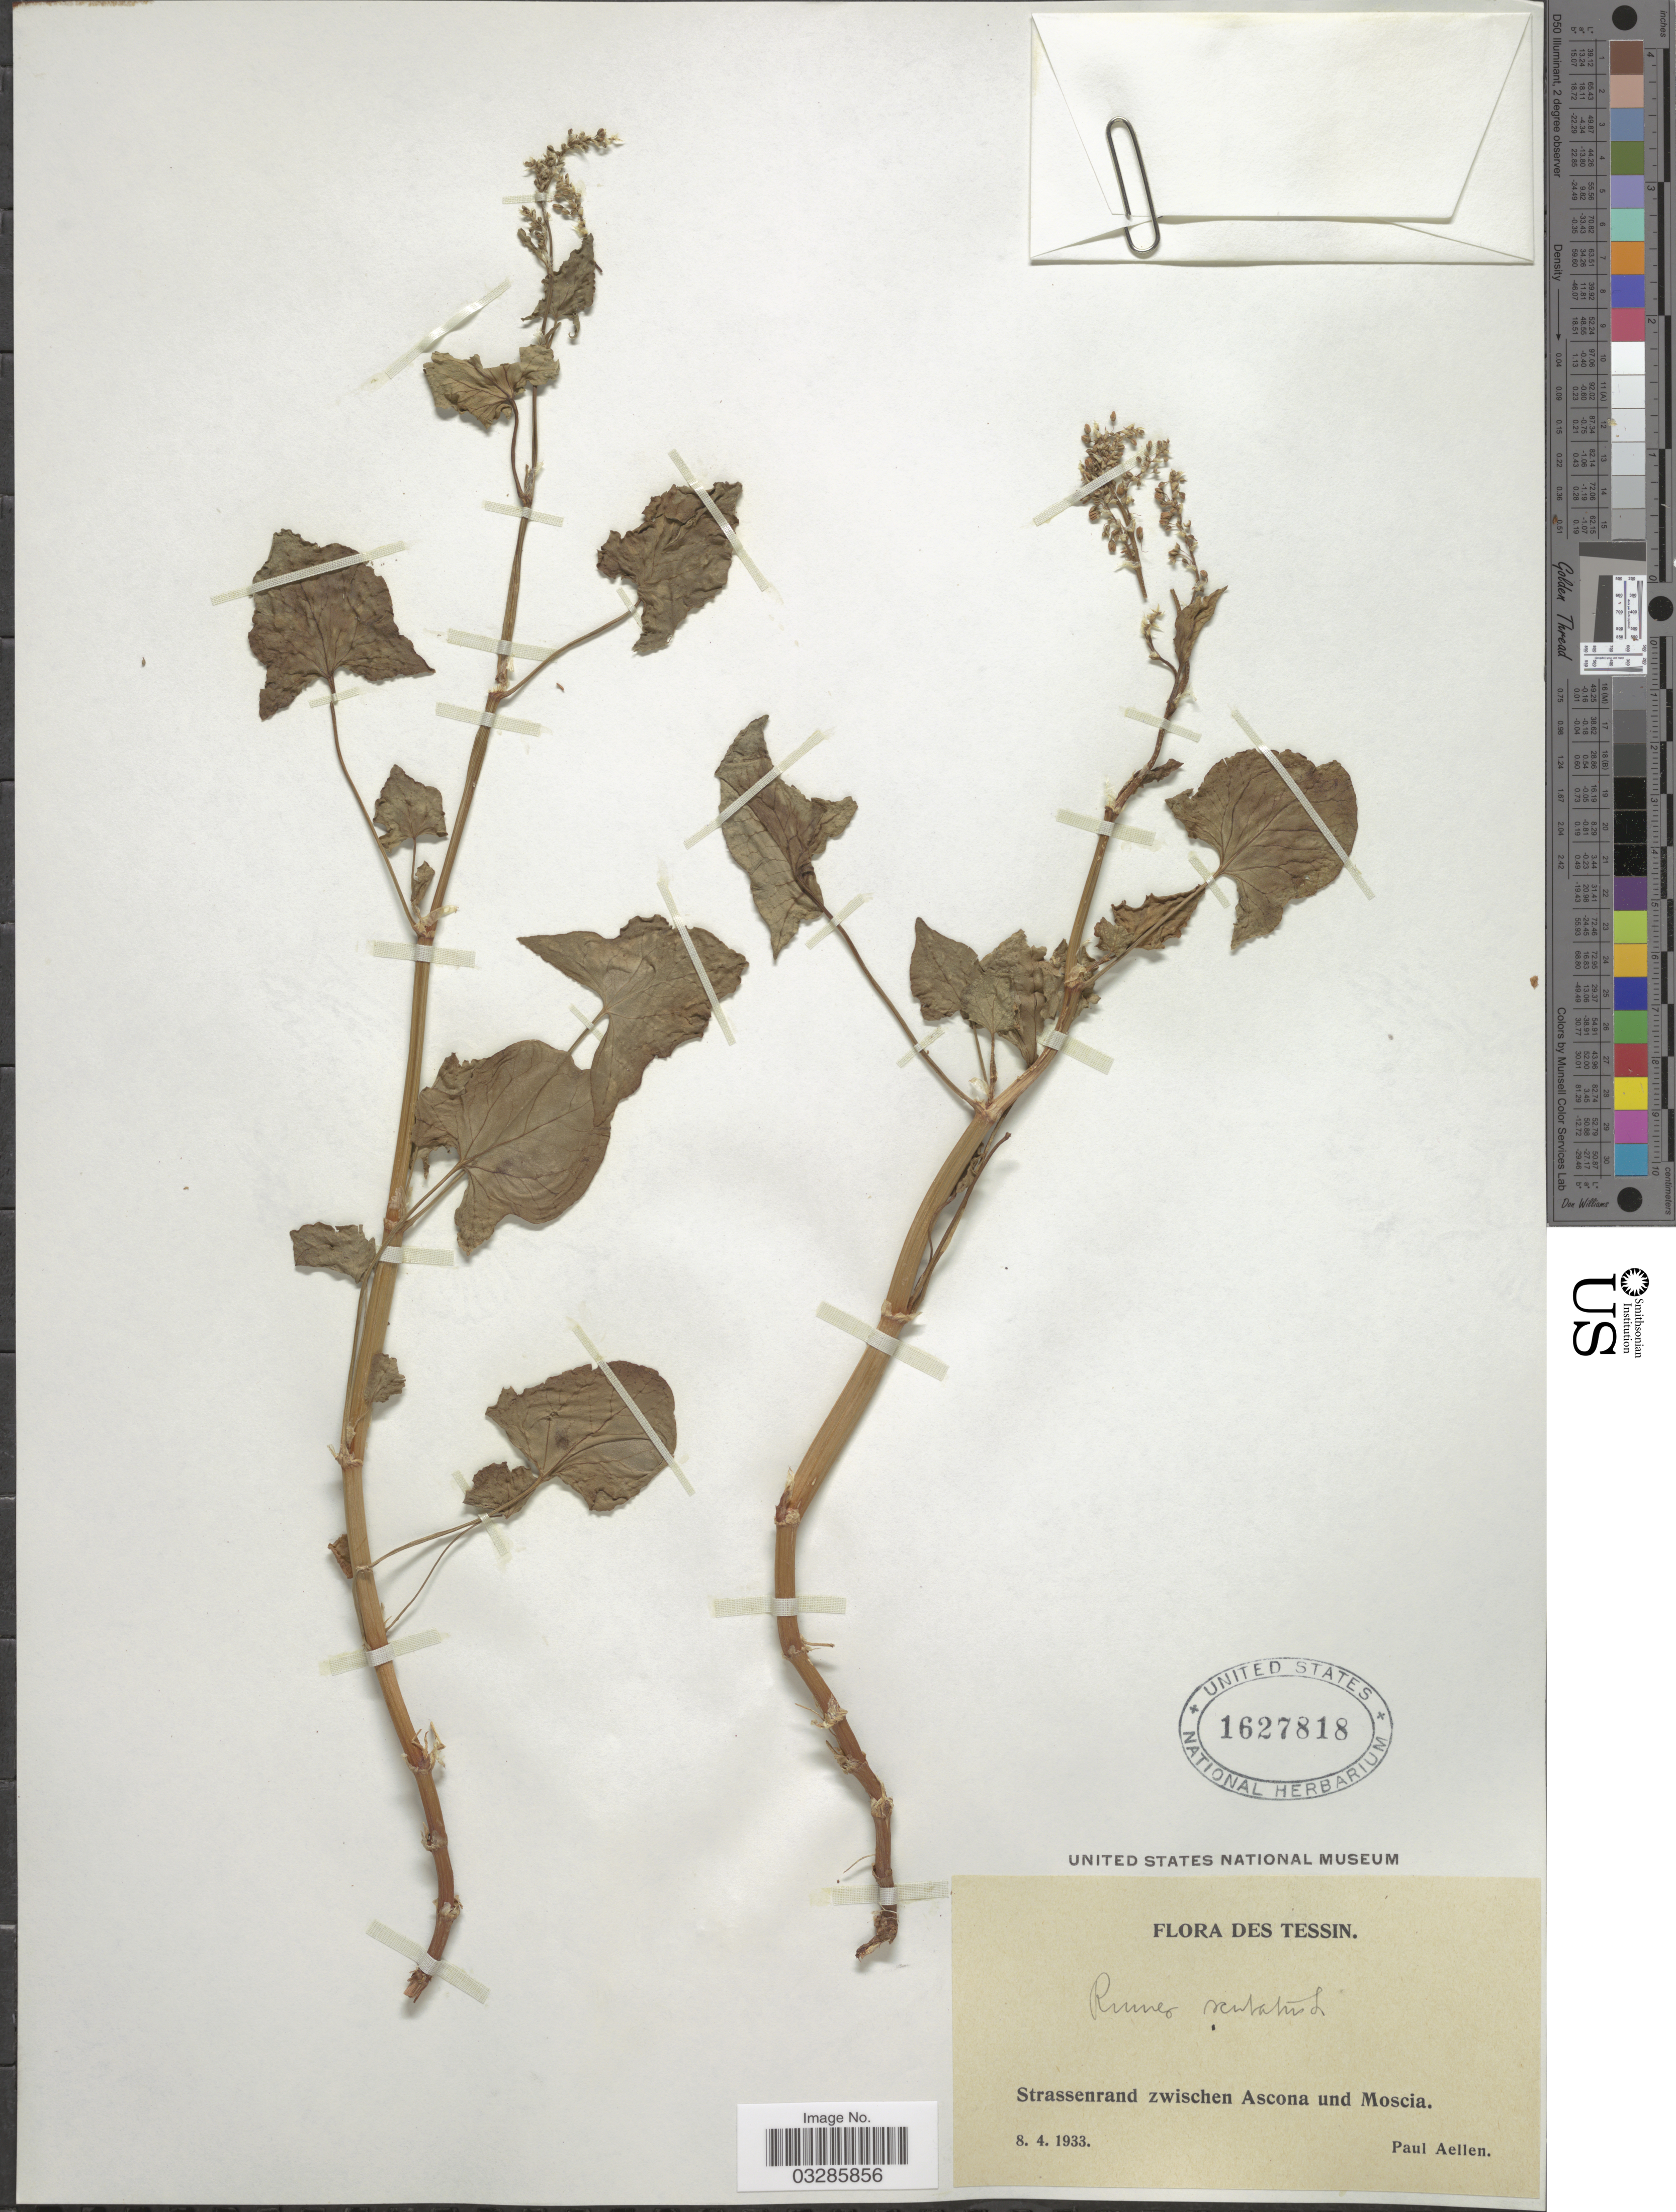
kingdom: Plantae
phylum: Tracheophyta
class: Magnoliopsida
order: Caryophyllales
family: Polygonaceae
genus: Rumex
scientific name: Rumex scutatus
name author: L.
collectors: P. Aellen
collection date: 1933-04-08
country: Switzerland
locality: Tessin, Strassenrand zwischen Ascona und Moscia.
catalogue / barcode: US 1627818